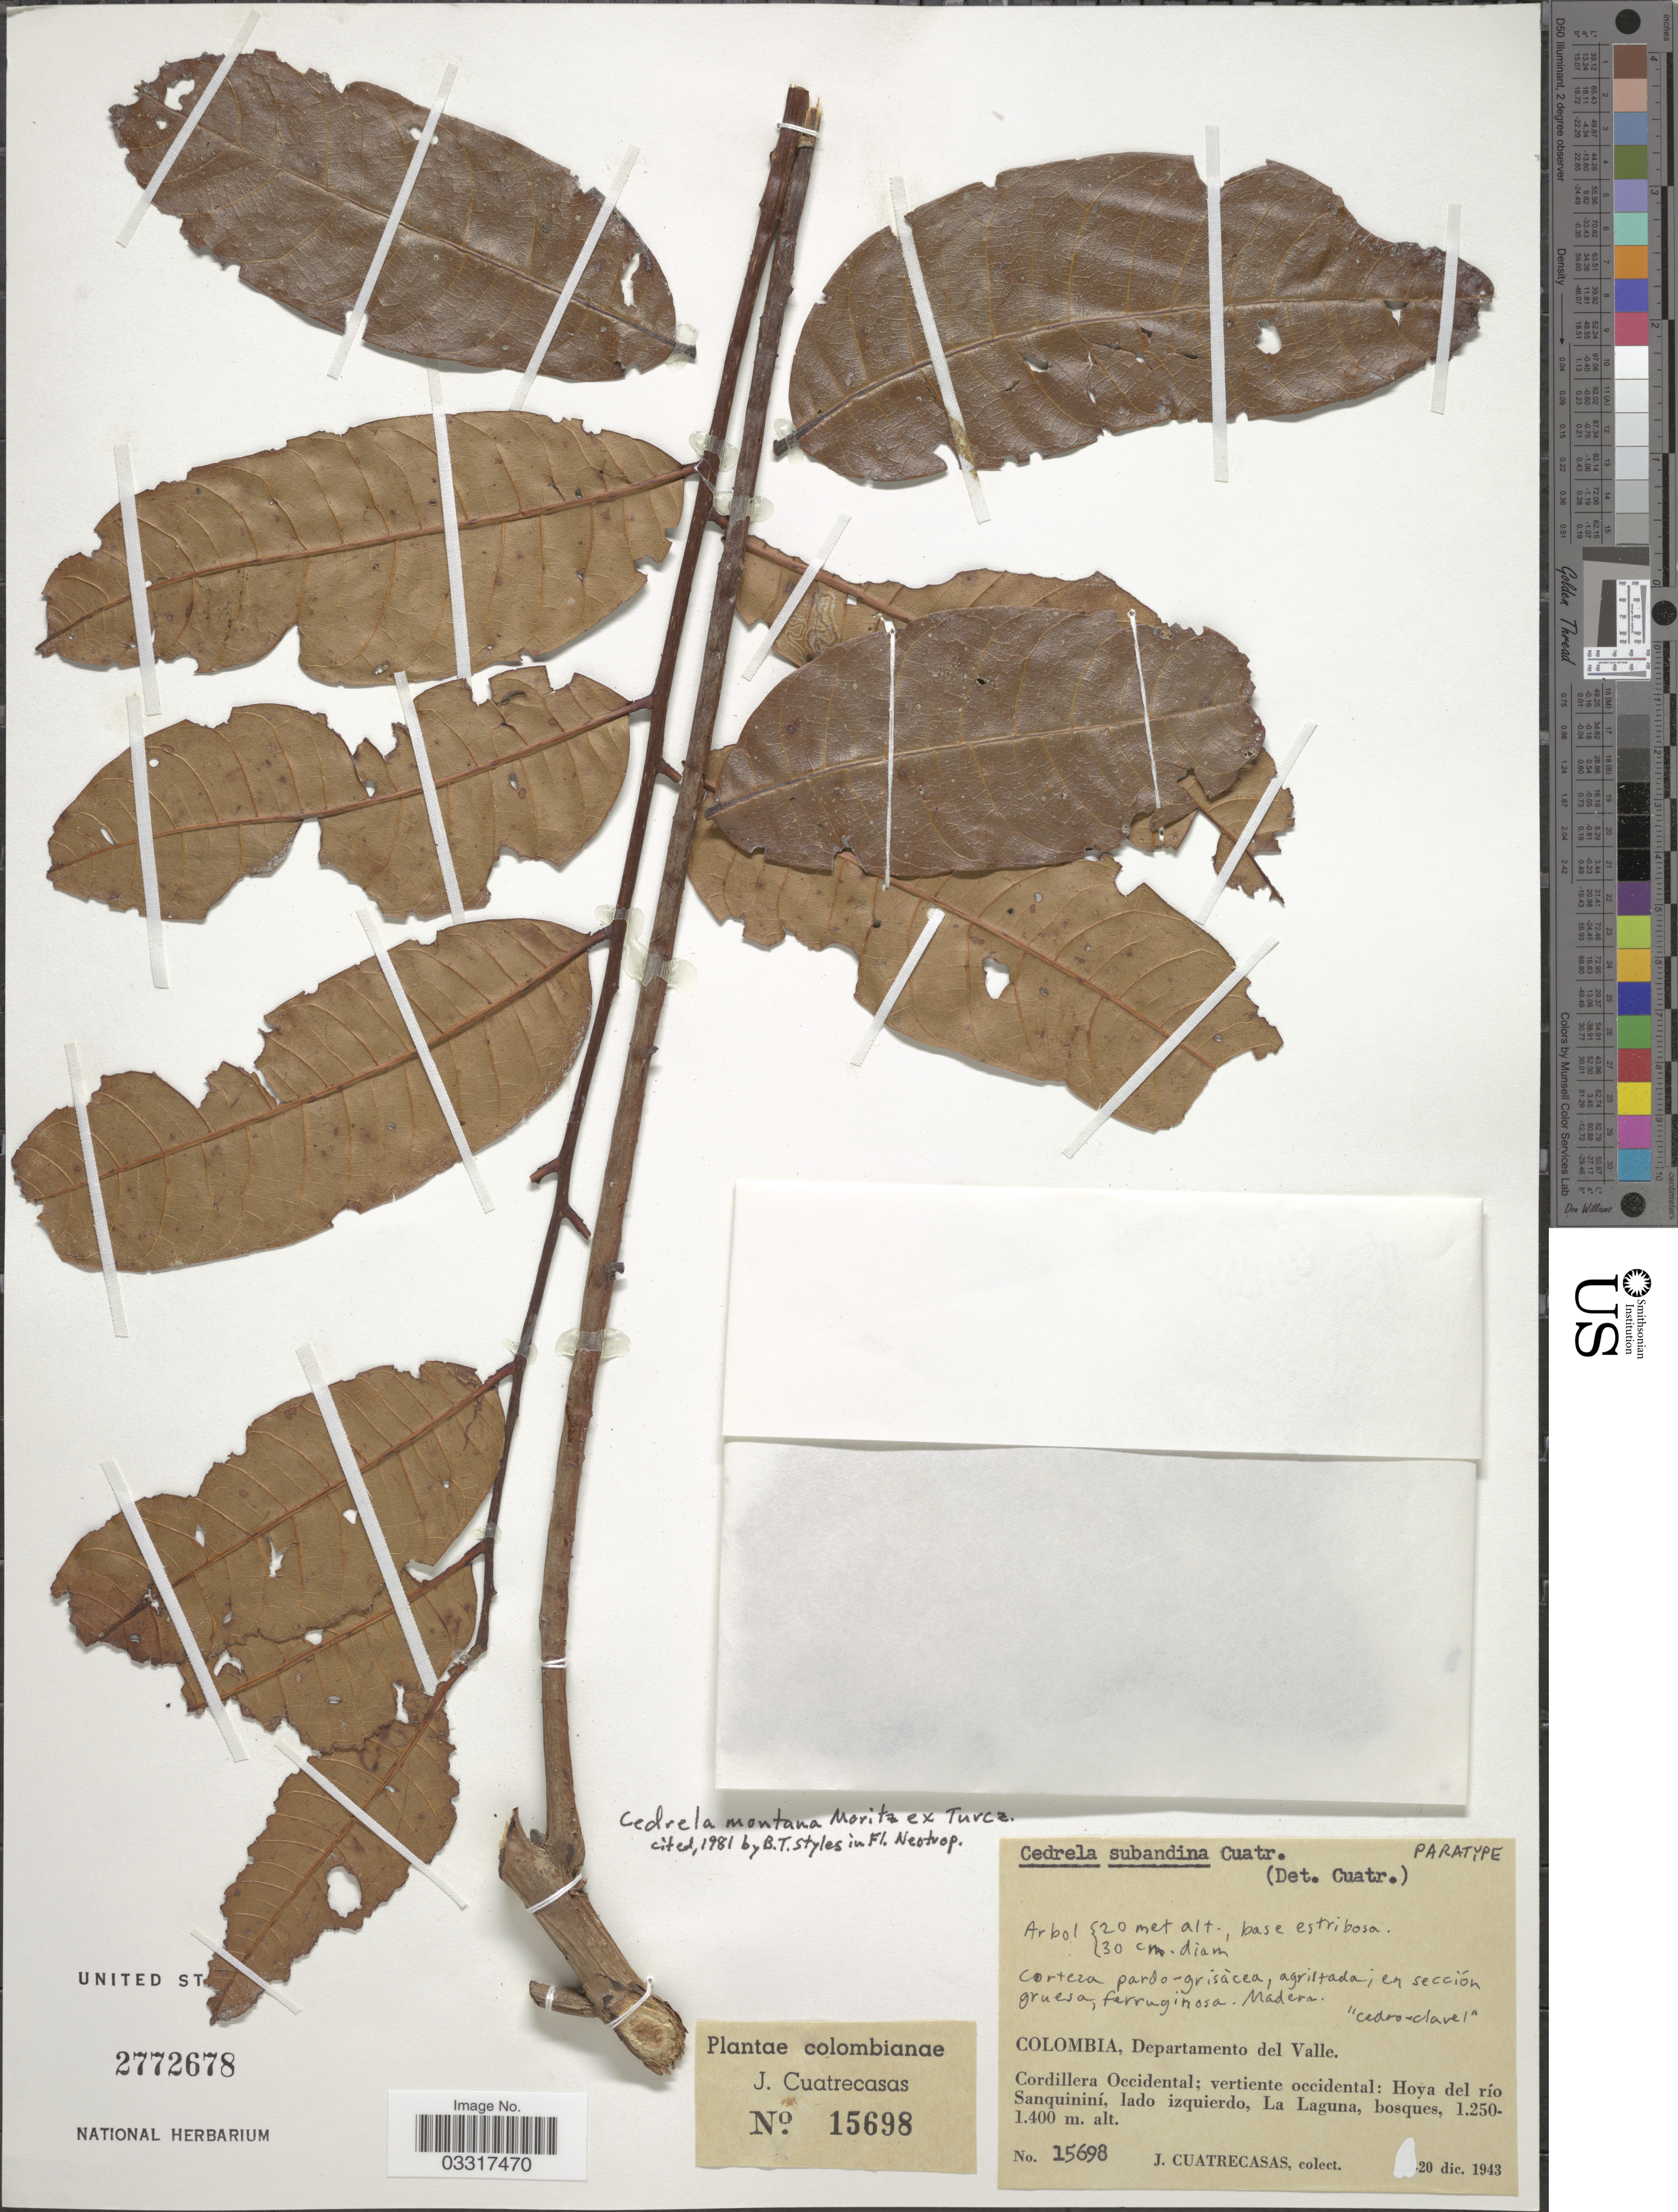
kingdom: Plantae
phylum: Tracheophyta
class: Magnoliopsida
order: Sapindales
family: Meliaceae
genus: Cedrela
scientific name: Cedrela montana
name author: Moritz ex Turcz.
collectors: J. Cuatrecasas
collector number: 15698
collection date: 1943-12-20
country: Colombia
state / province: Valle del Cauca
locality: Departamento del Valle. Cordillera Occidental; vertiente occidental: Hoya del río Sanquininí, lado izquierdo, La Laguna, bosques.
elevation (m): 1250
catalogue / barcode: US 2772678